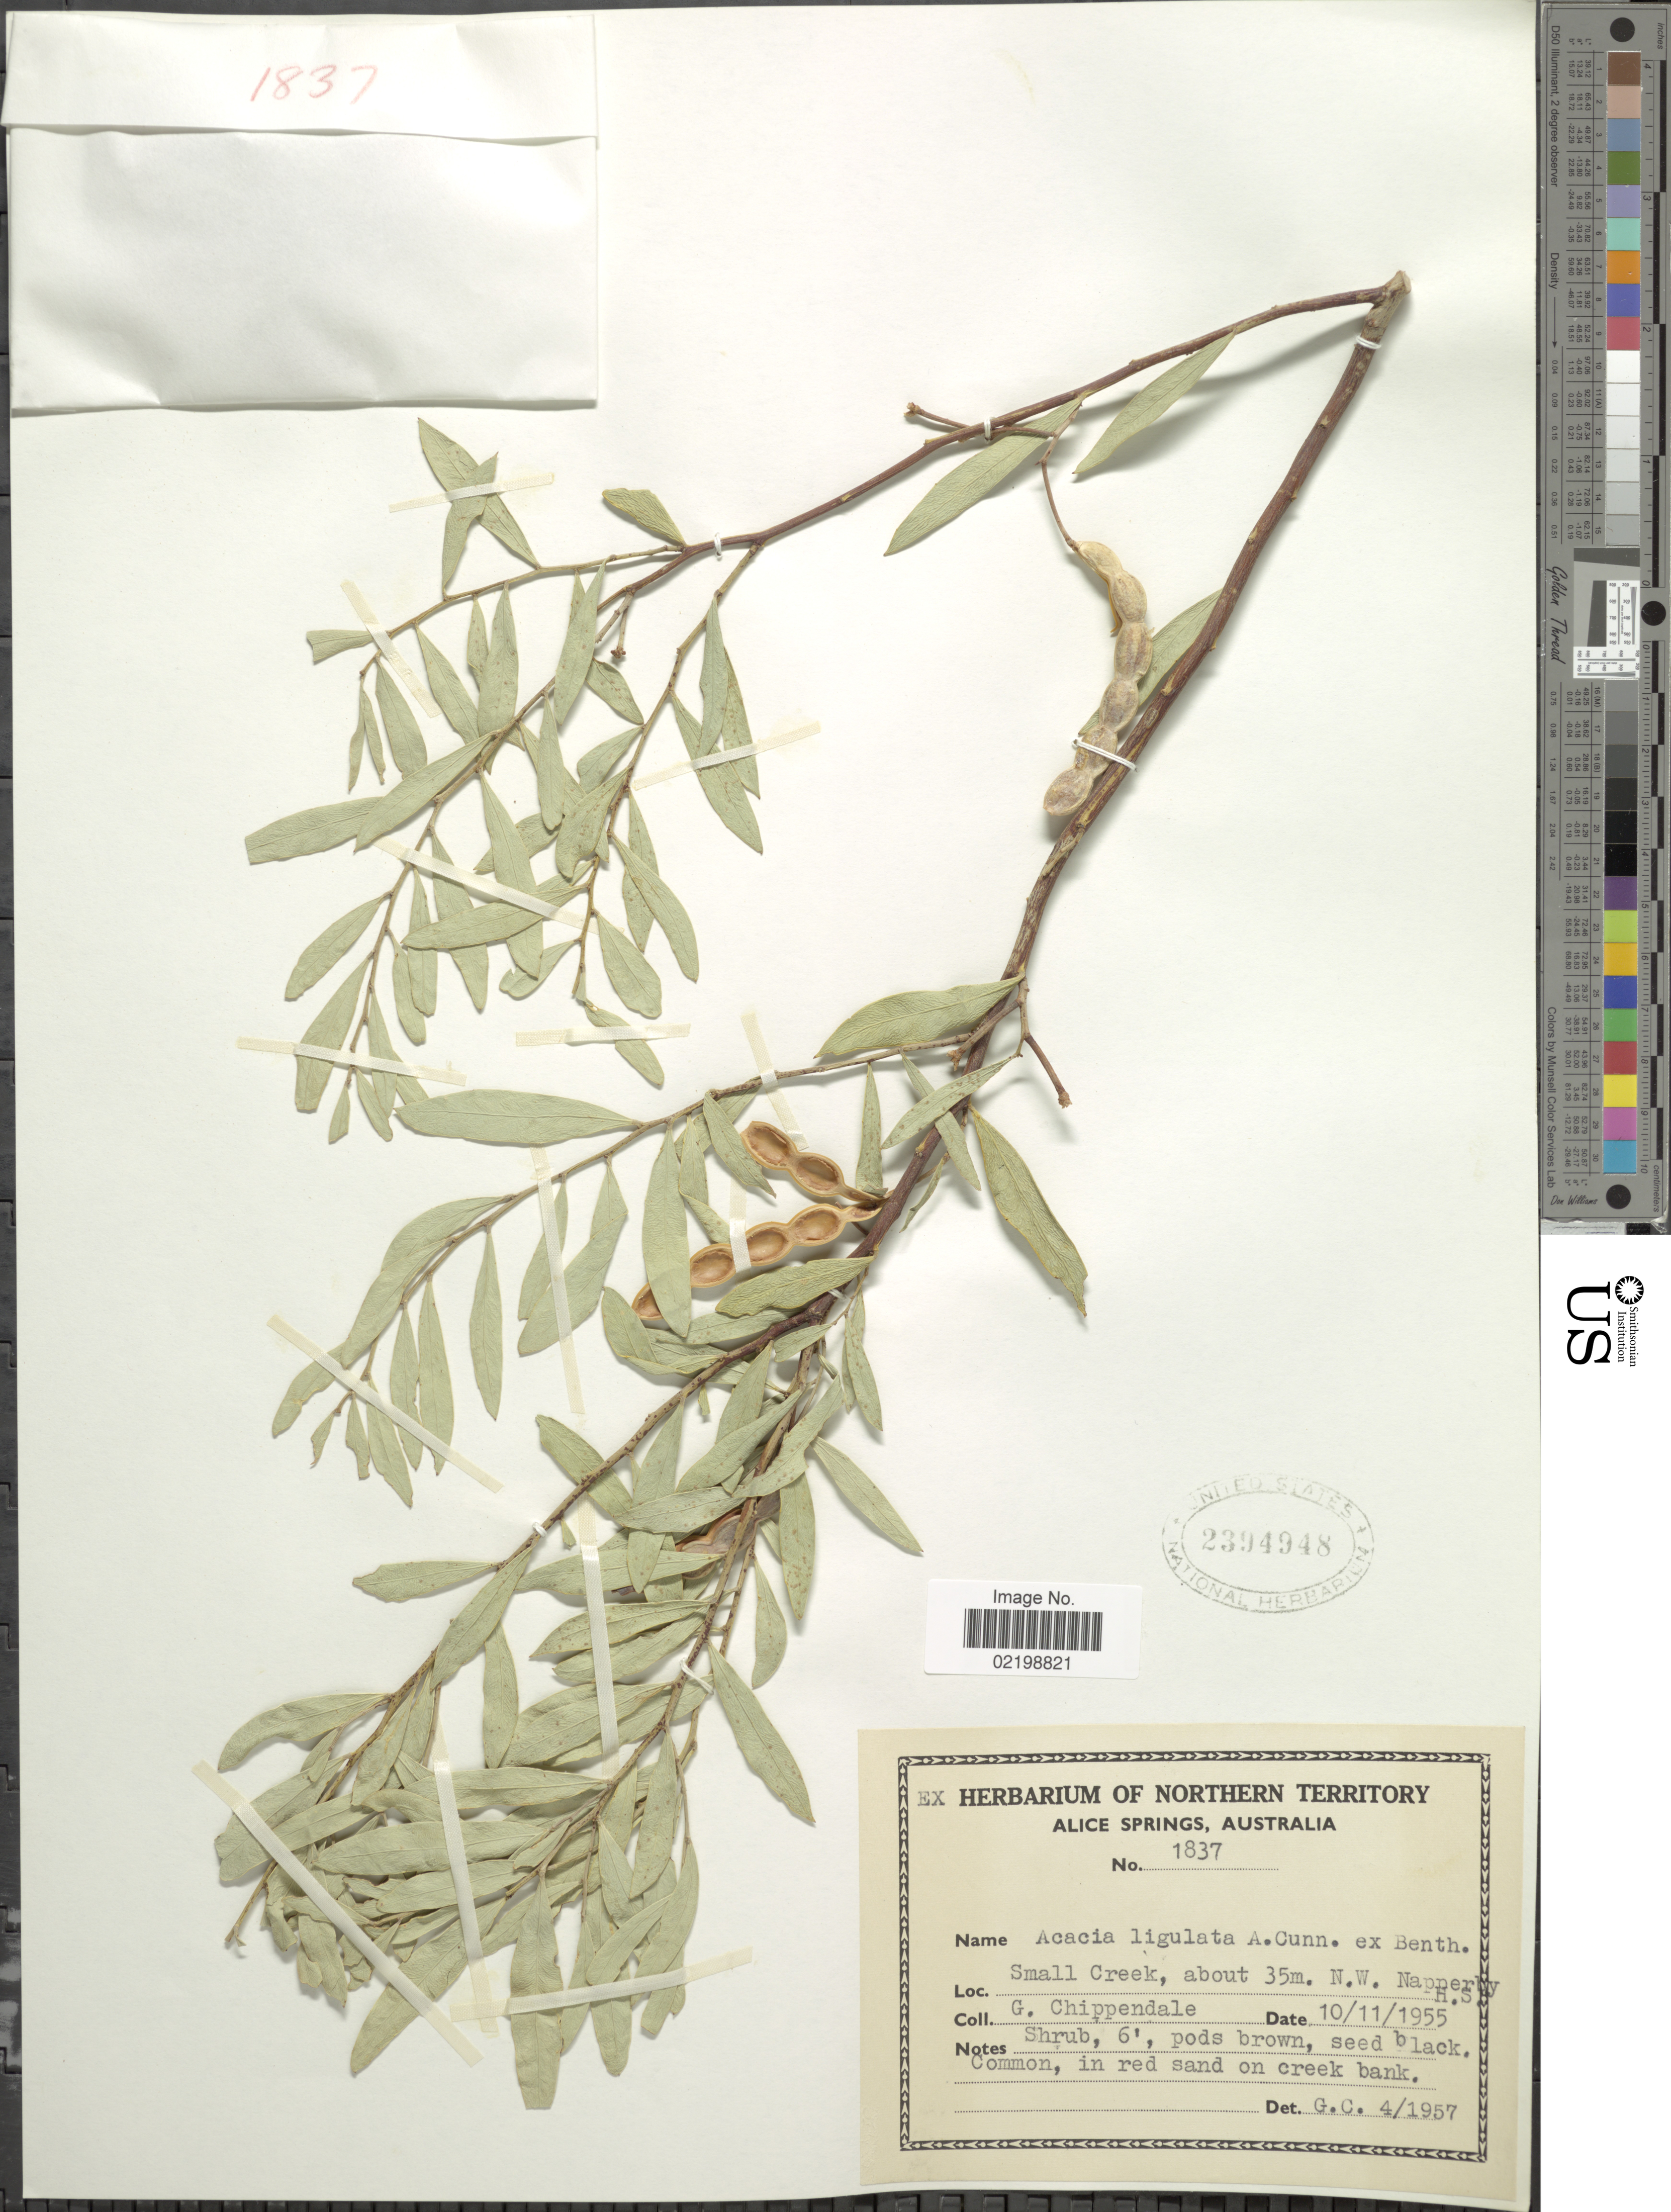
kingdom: Plantae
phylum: Tracheophyta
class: Magnoliopsida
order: Fabales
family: Fabaceae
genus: Acacia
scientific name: Acacia ligulata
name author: Benth.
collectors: G. Chippendale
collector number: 1837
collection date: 1955-11-10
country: Australia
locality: Small Creek, about 35m. N.W. Napperby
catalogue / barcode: US 2394948